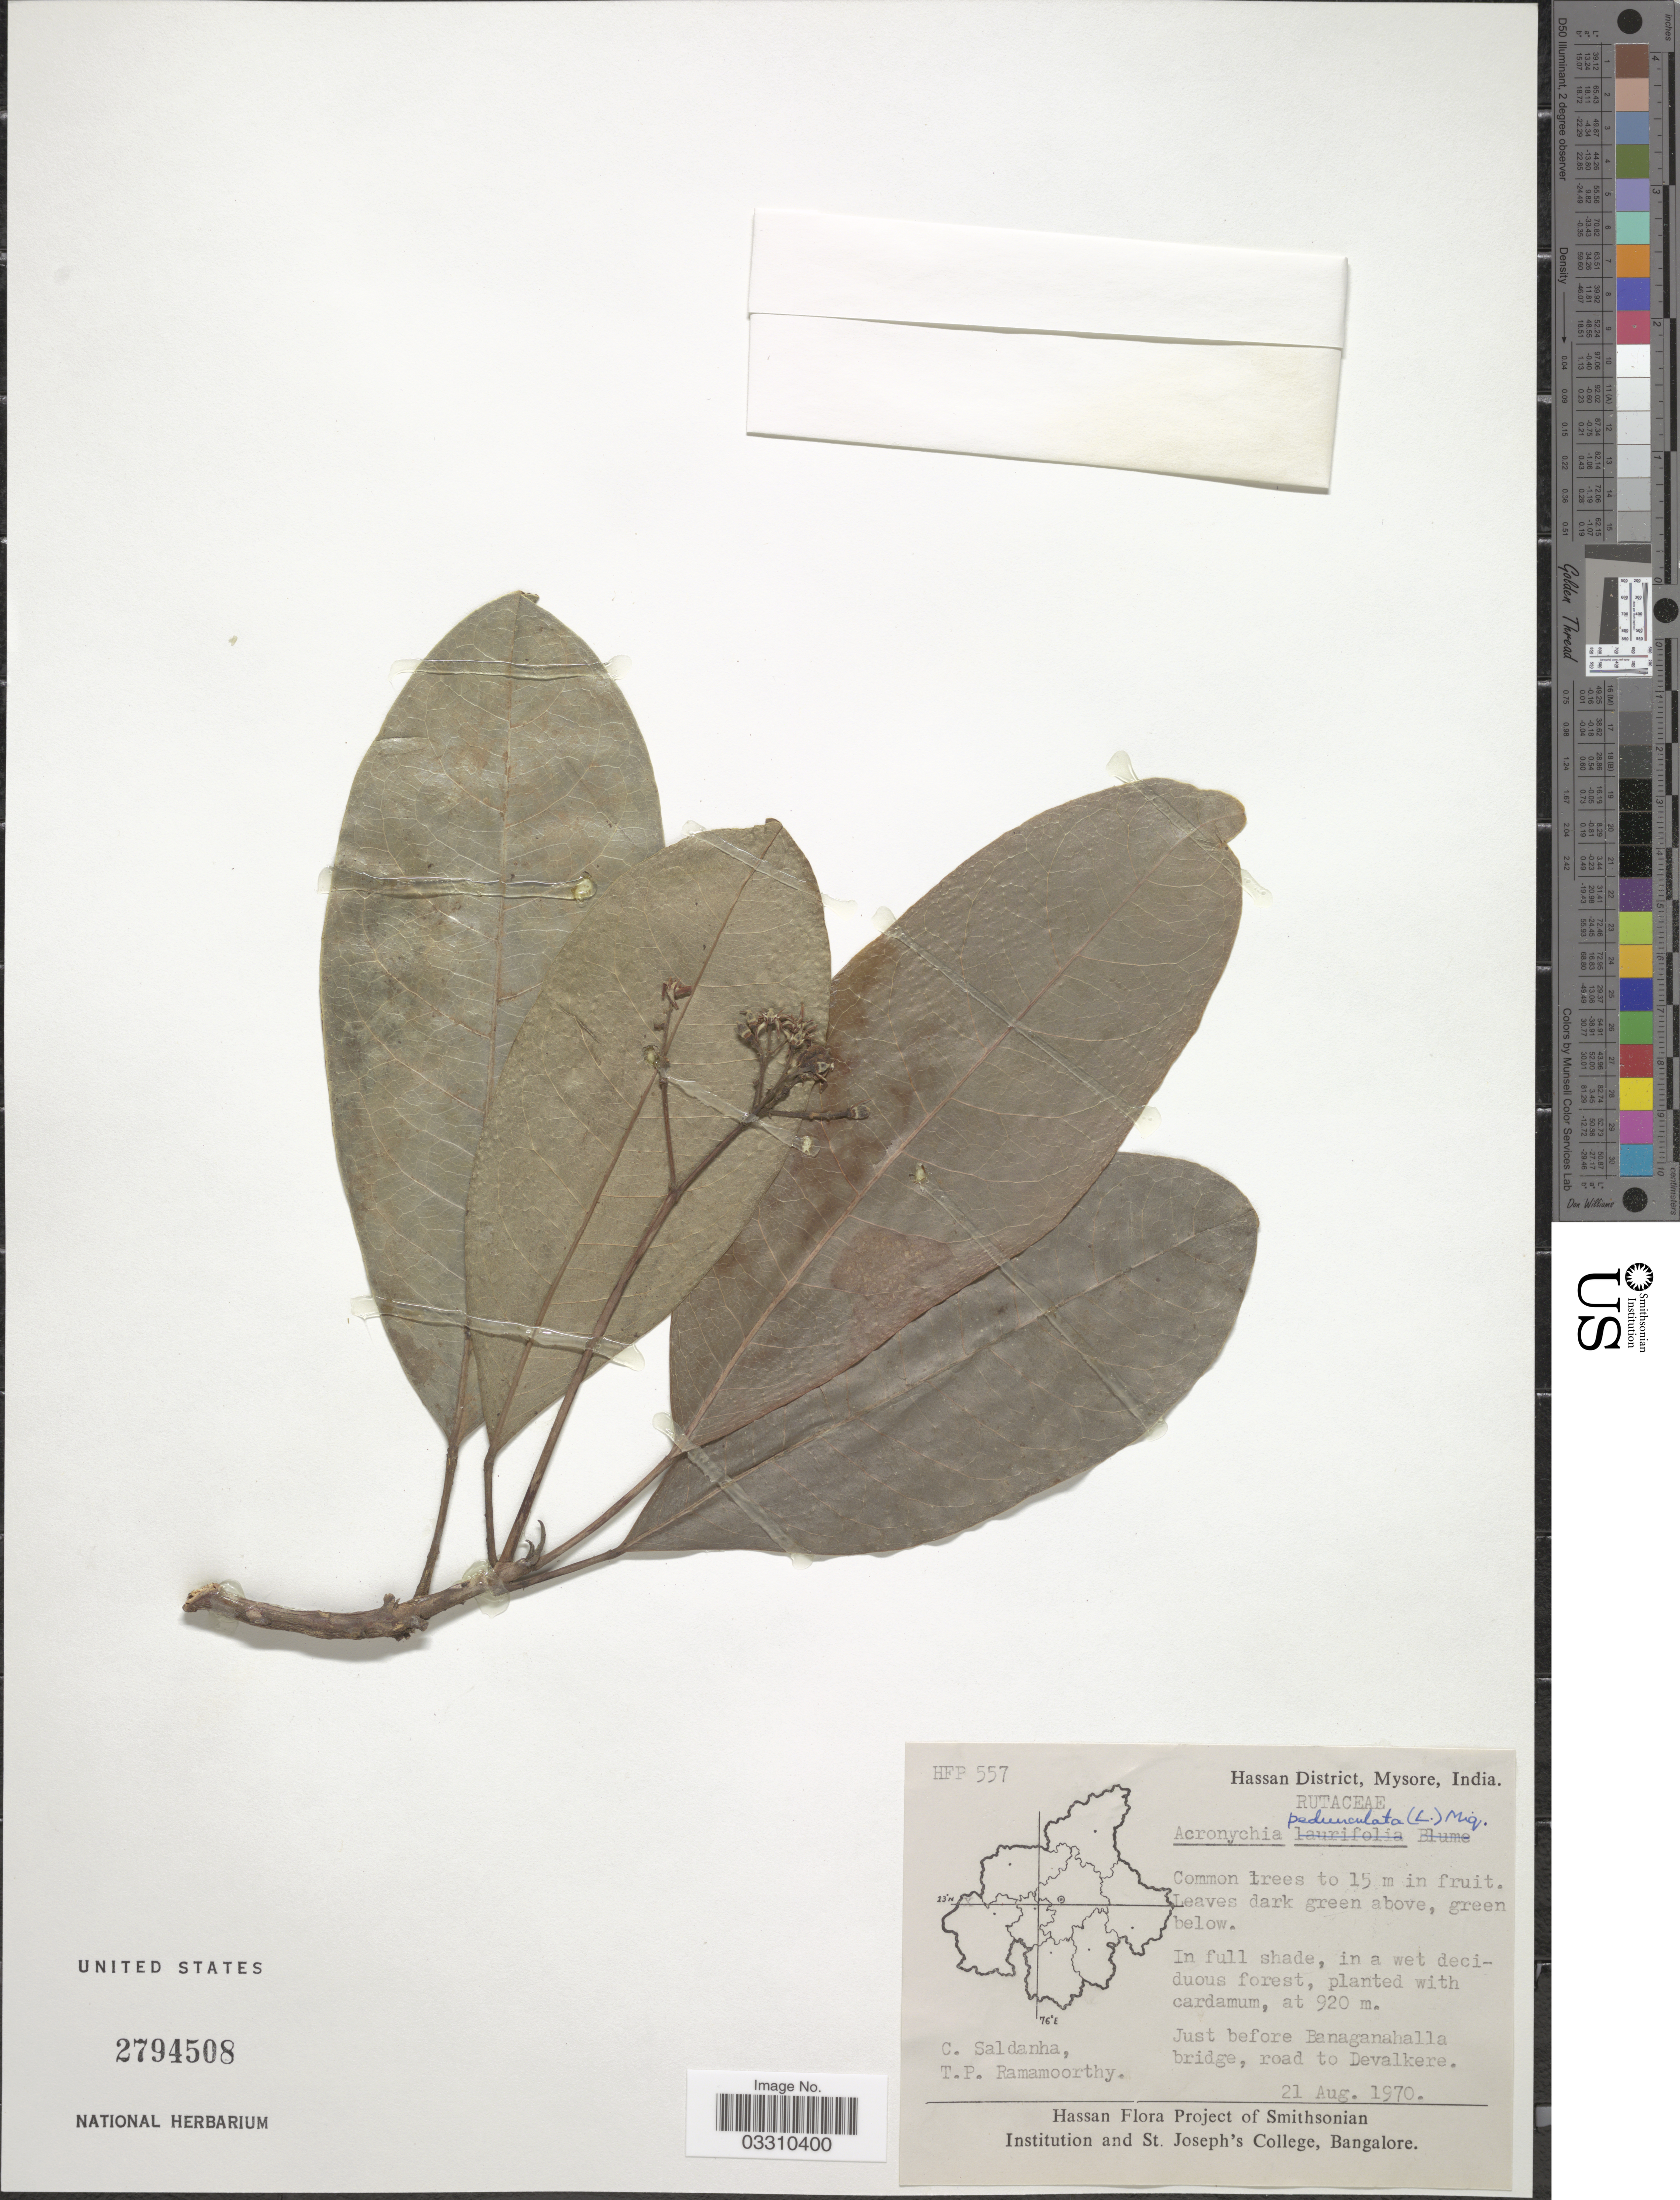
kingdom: Plantae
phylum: Tracheophyta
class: Magnoliopsida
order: Sapindales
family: Rutaceae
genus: Acronychia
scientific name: Acronychia pedunculata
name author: (L.) Miq.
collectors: C. Saldanha & T. P. Ramamoorthy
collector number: HFP557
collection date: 1970-08-21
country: India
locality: Hassan District, Mysore, Just before Banaganahalla bridge, road to Devalkere.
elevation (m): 920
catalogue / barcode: US 2794508